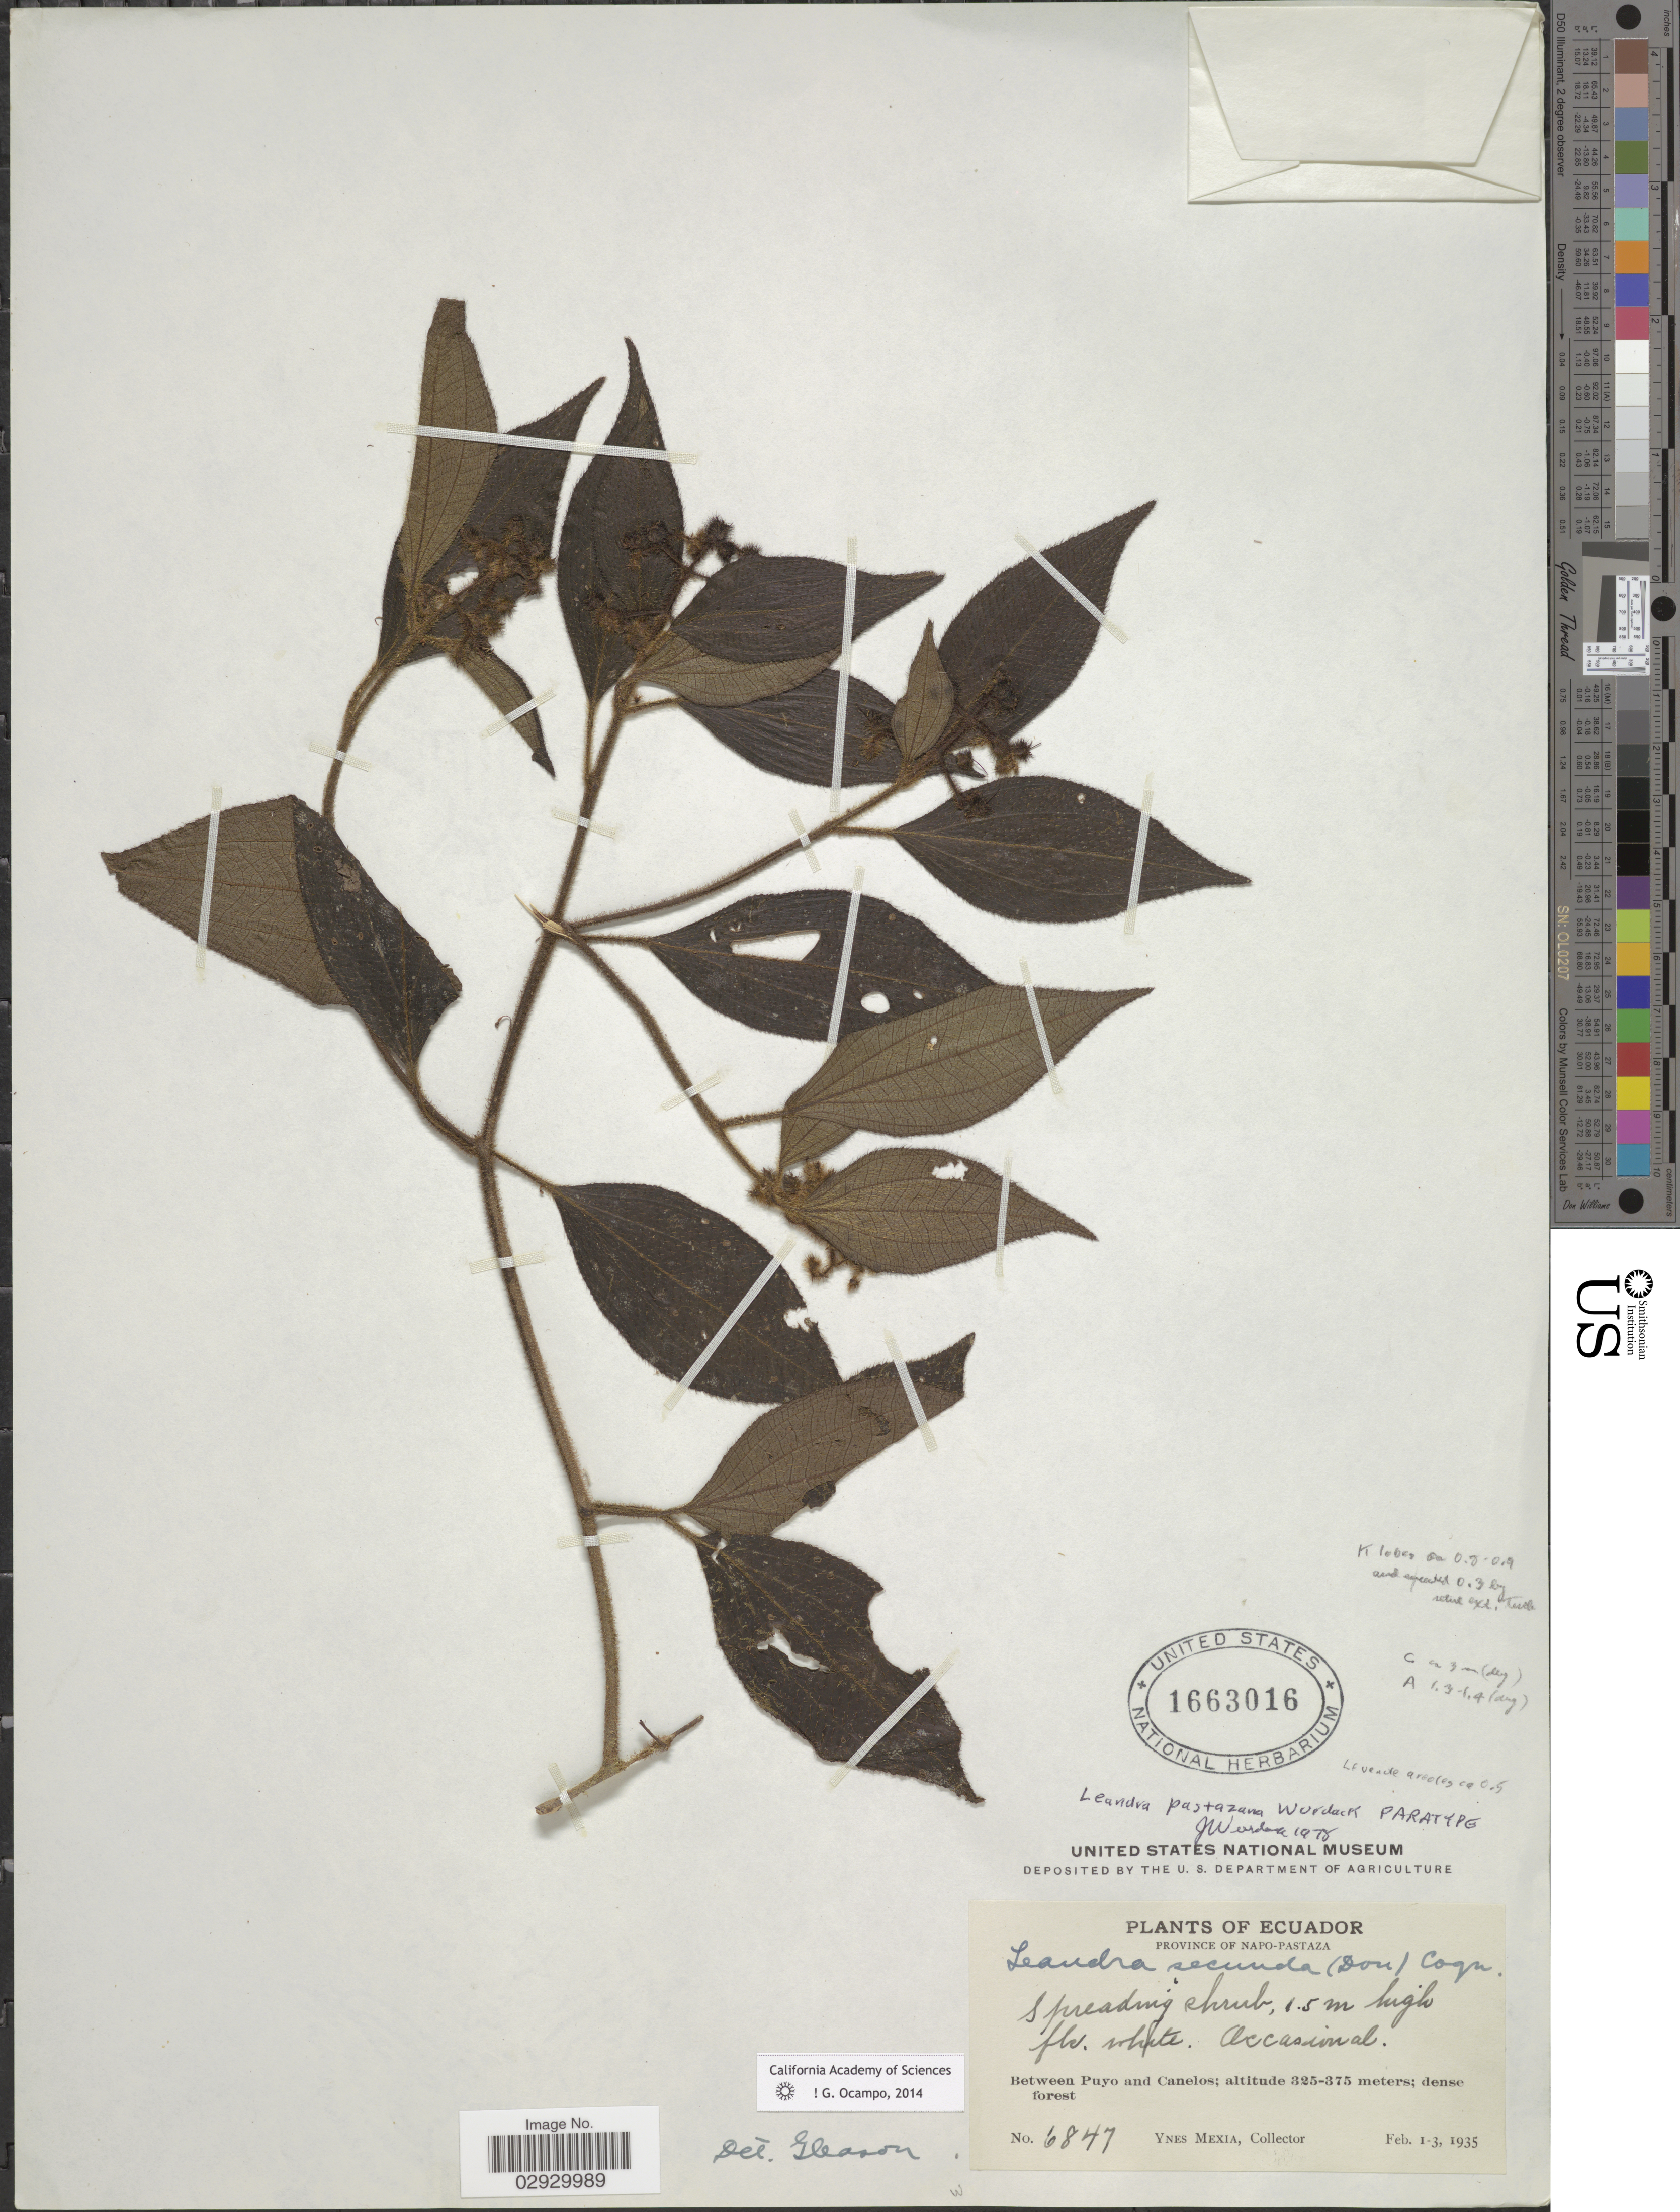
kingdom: Plantae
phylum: Tracheophyta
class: Magnoliopsida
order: Myrtales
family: Melastomataceae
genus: Leandra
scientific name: Leandra secunda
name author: (D. Don) Cogn.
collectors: Y. Mexia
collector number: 6847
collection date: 1935-02-01/1935-02-03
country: Ecuador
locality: Province of Napa-Pastaza, Between Puyo and Canelos.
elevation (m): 325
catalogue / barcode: US 1663016